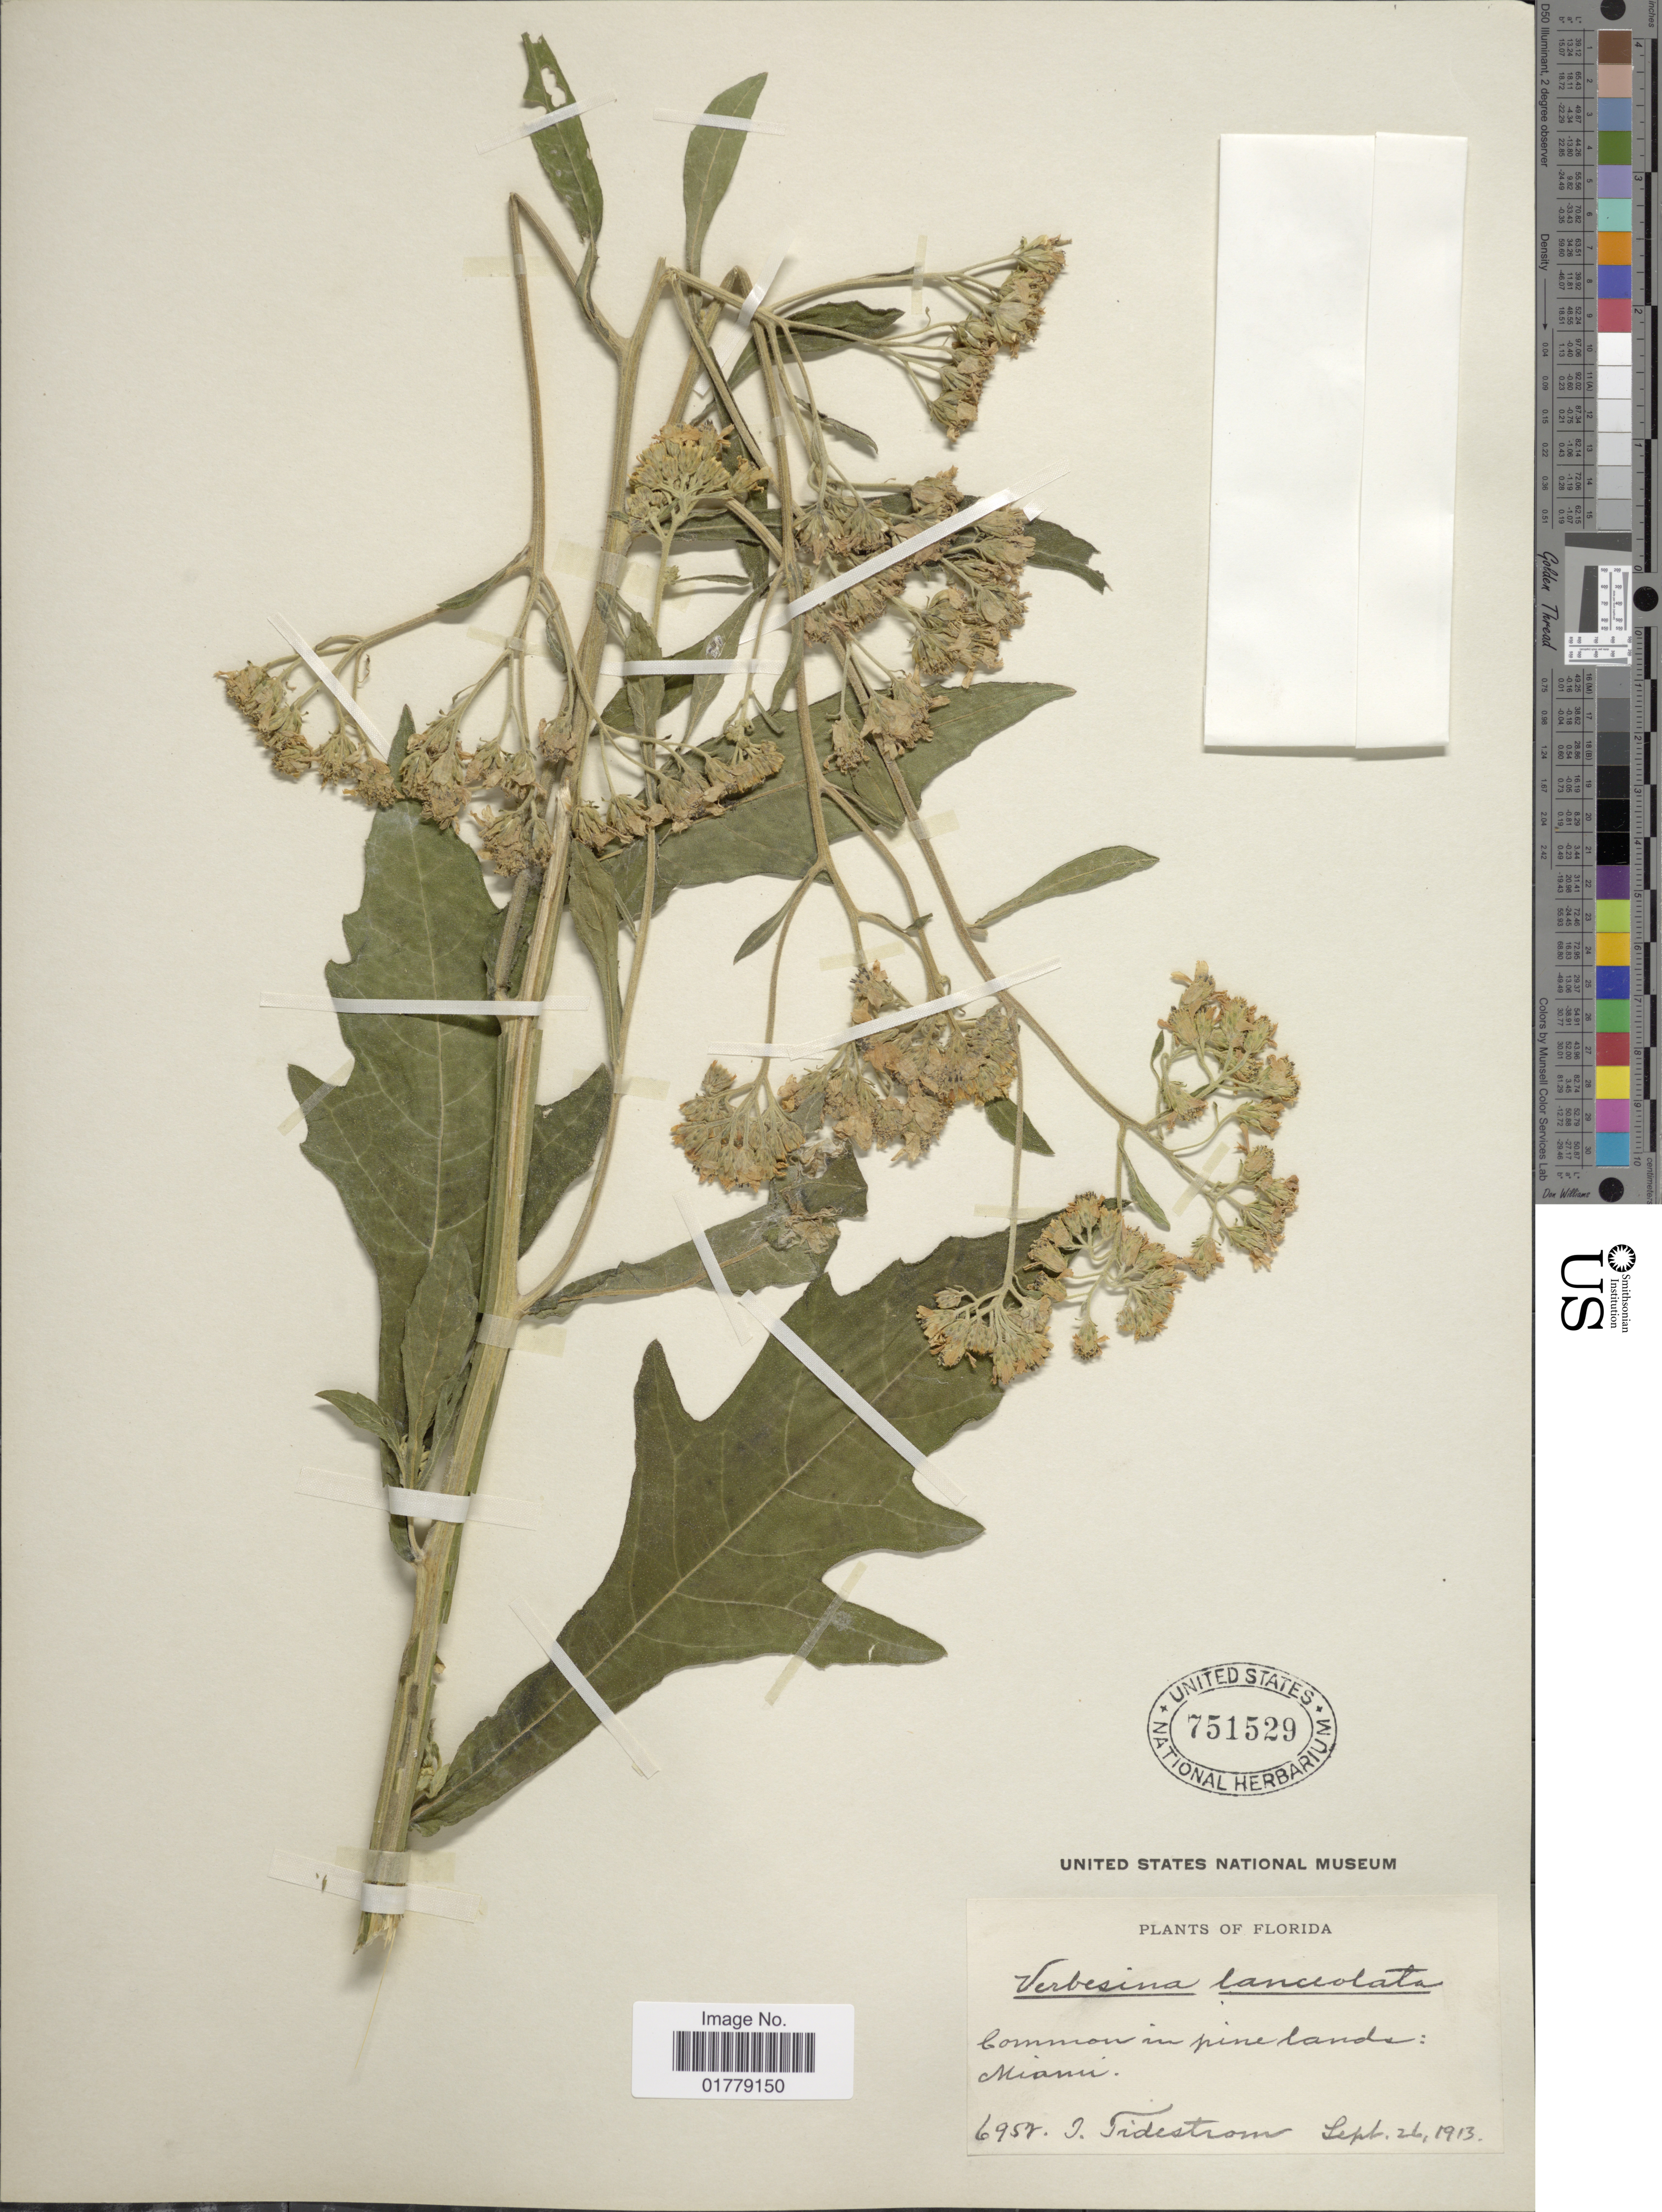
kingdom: Plantae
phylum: Tracheophyta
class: Magnoliopsida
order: Asterales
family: Asteraceae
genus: Verbesina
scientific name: Verbesina laciniata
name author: Poir. & Nutt.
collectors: I. F. Tidestrom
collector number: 6952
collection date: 1913-09-26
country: United States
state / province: Florida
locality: Common in pinelands: Miami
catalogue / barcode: US 751529